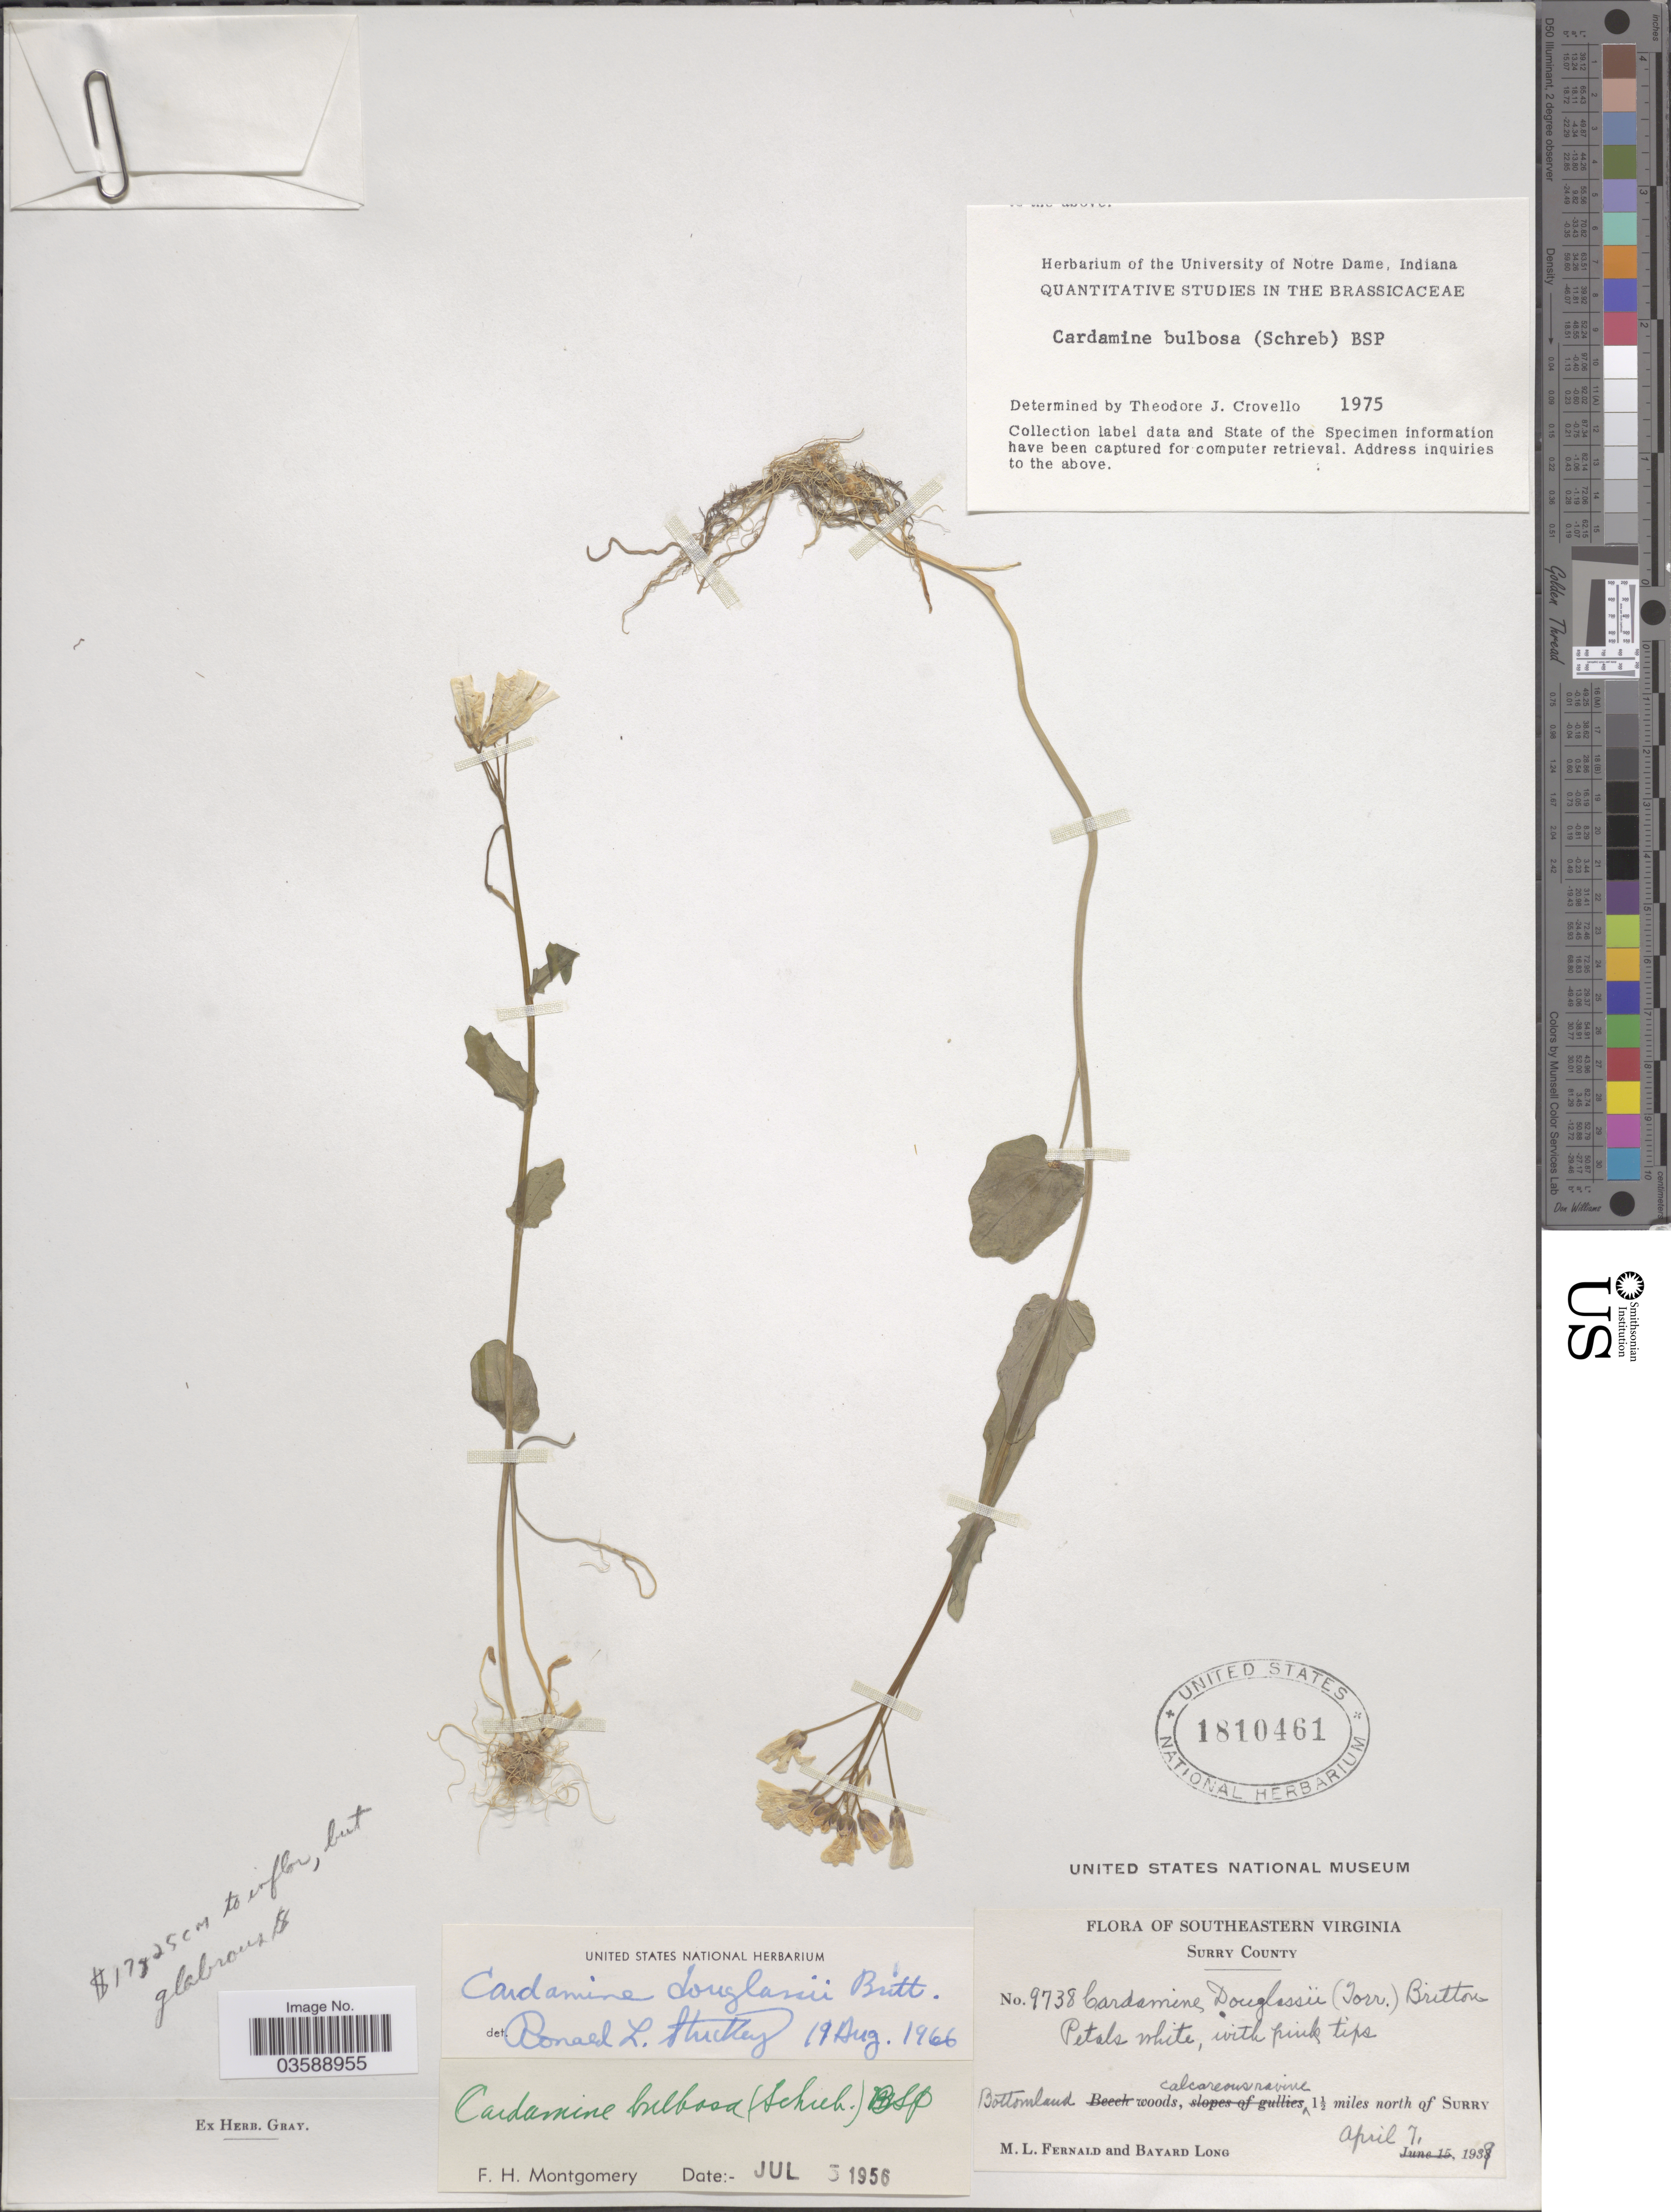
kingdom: Plantae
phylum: Tracheophyta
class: Magnoliopsida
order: Brassicales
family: Brassicaceae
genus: Cardamine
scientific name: Cardamine bulbosa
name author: (Schreb. ex Muhl.) Britton et al.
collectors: M. L. Fernald & B. Long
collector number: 9738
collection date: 1939-04-07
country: United States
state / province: Virginia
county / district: Surry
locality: Southeastern Virginia. Surry County. Bottomland woods, calcareous ravine, 1½ miles north of Surry.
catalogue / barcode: US 1810461